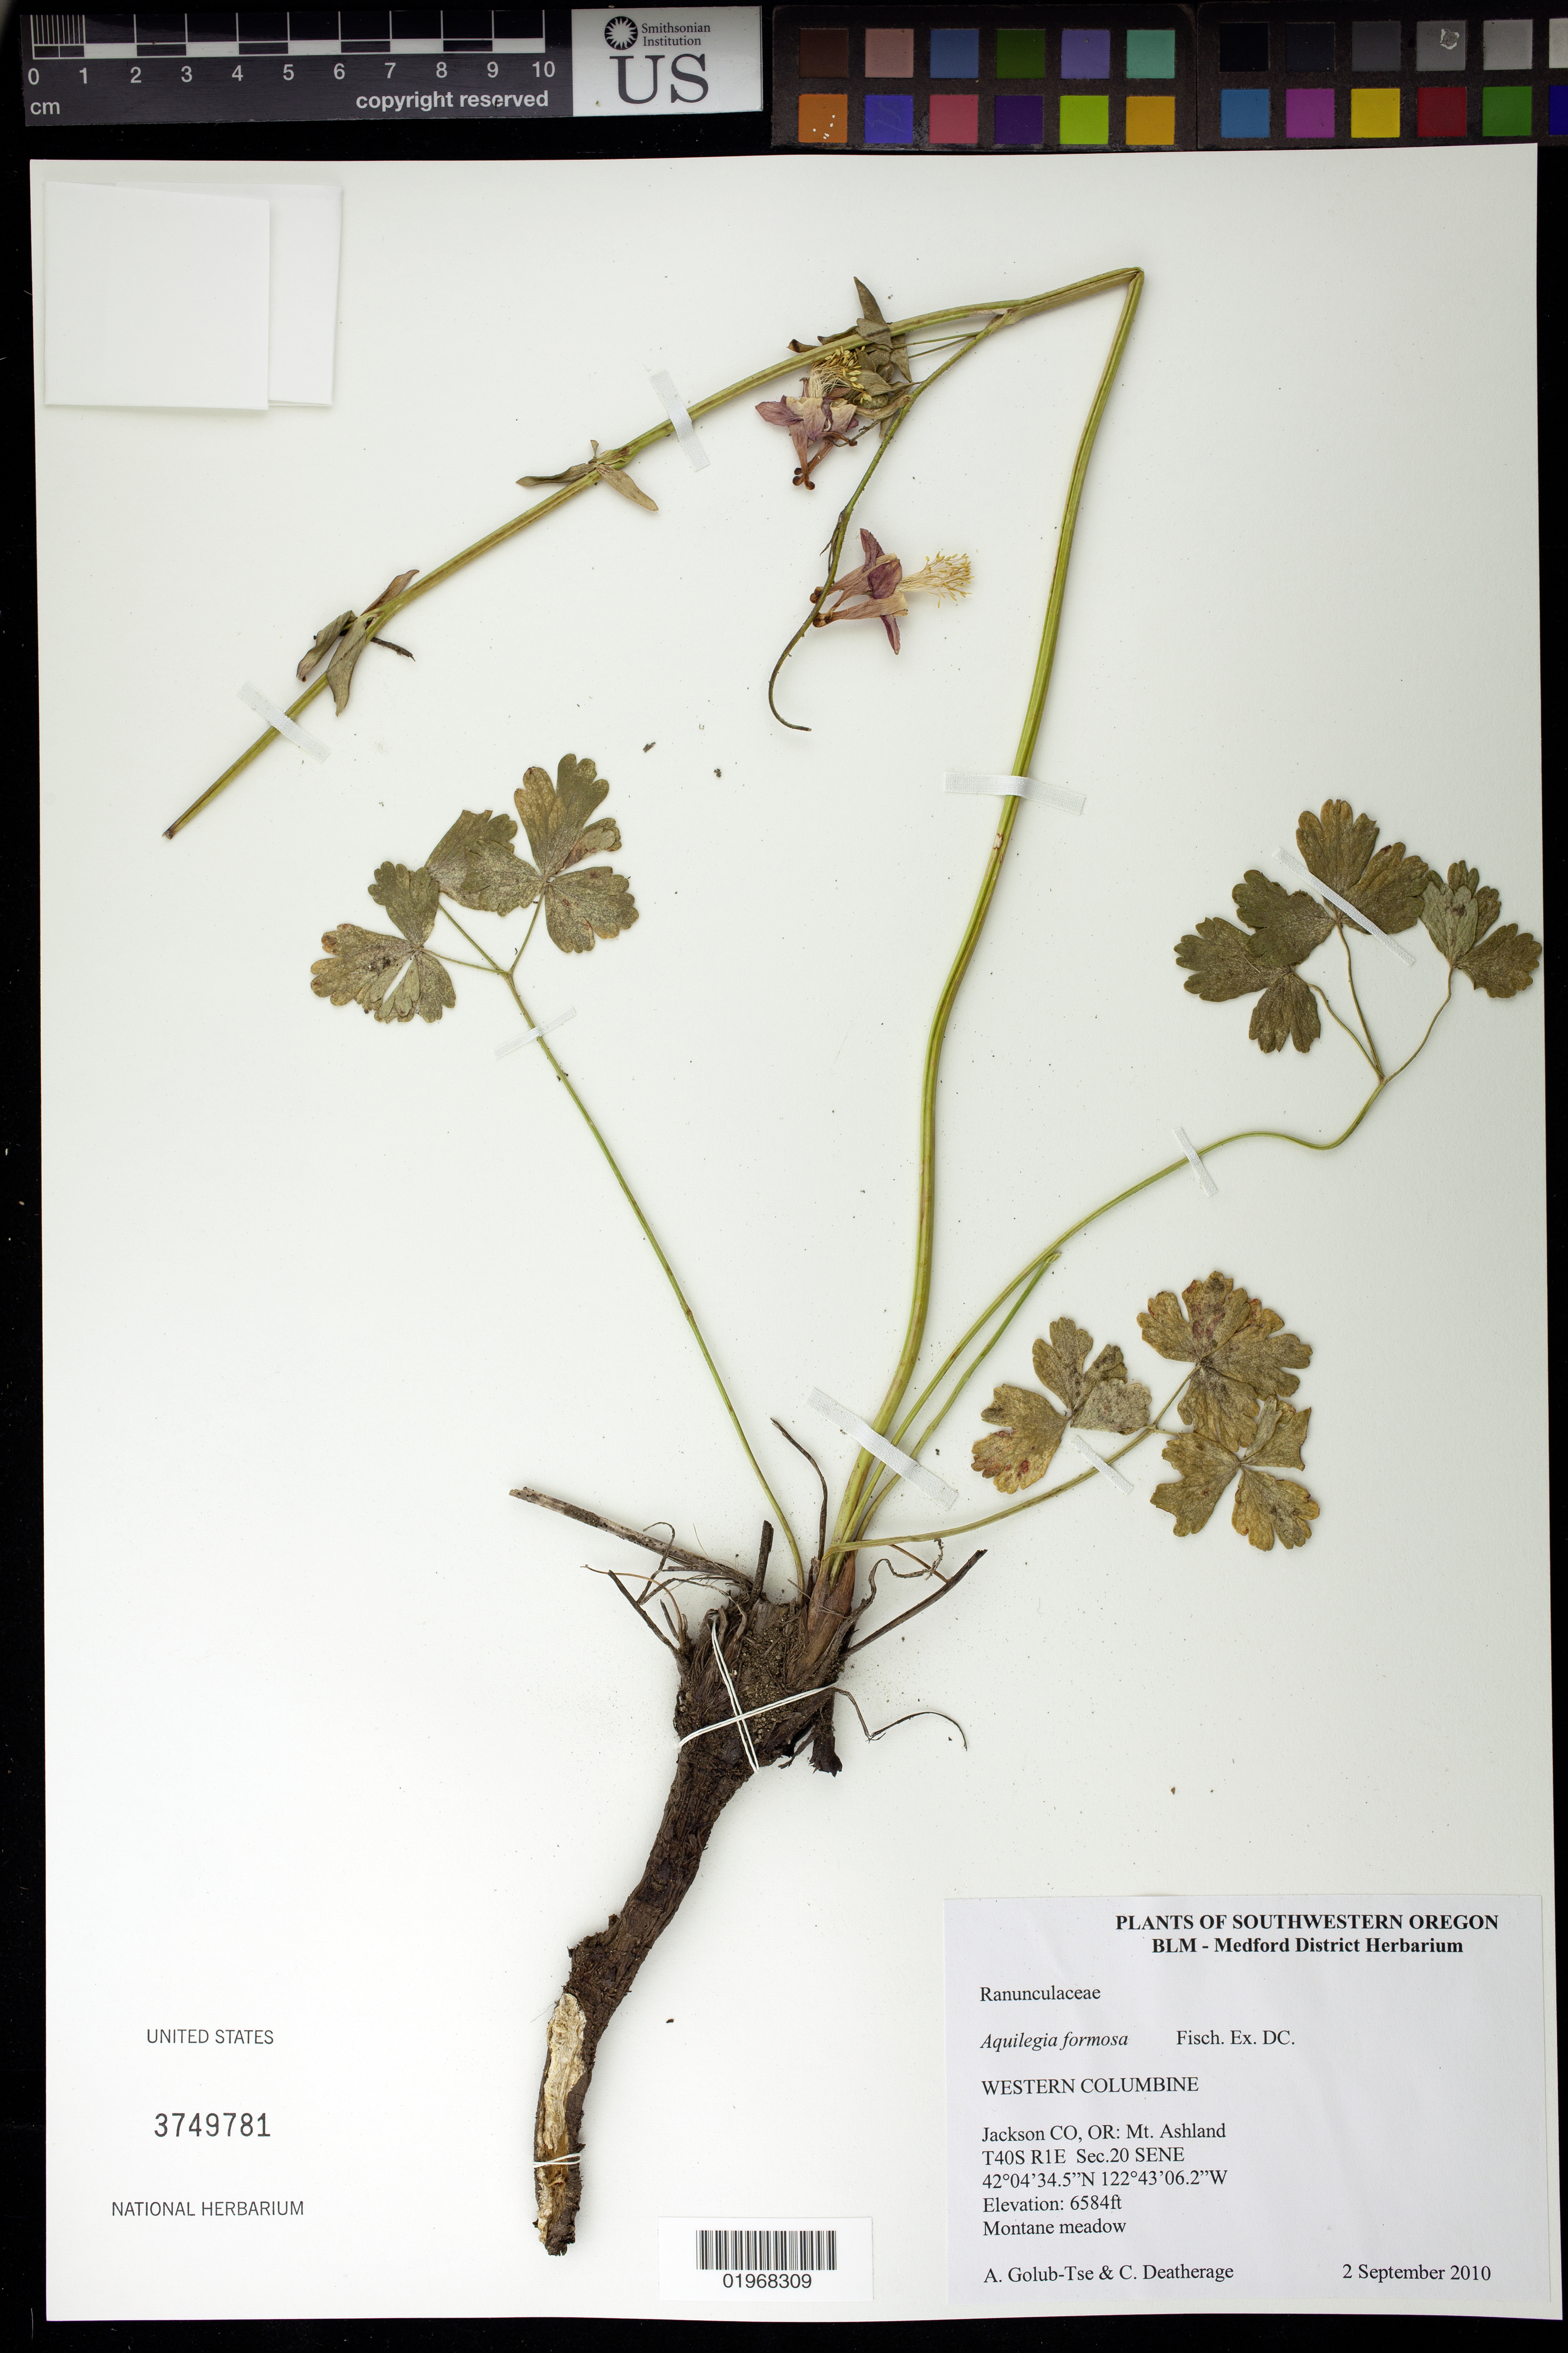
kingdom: Plantae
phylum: Tracheophyta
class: Magnoliopsida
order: Ranunculales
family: Ranunculaceae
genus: Aquilegia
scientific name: Aquilegia formosa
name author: Fisch. ex DC.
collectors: A. Golub-Tse & C. Deatherage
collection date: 2010-09-02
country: United States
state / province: Oregon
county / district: Jackson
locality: Mt. Ashland. T40S R1E Sec 20 SENE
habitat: Montane meadow.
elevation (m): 2007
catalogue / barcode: US 3749781